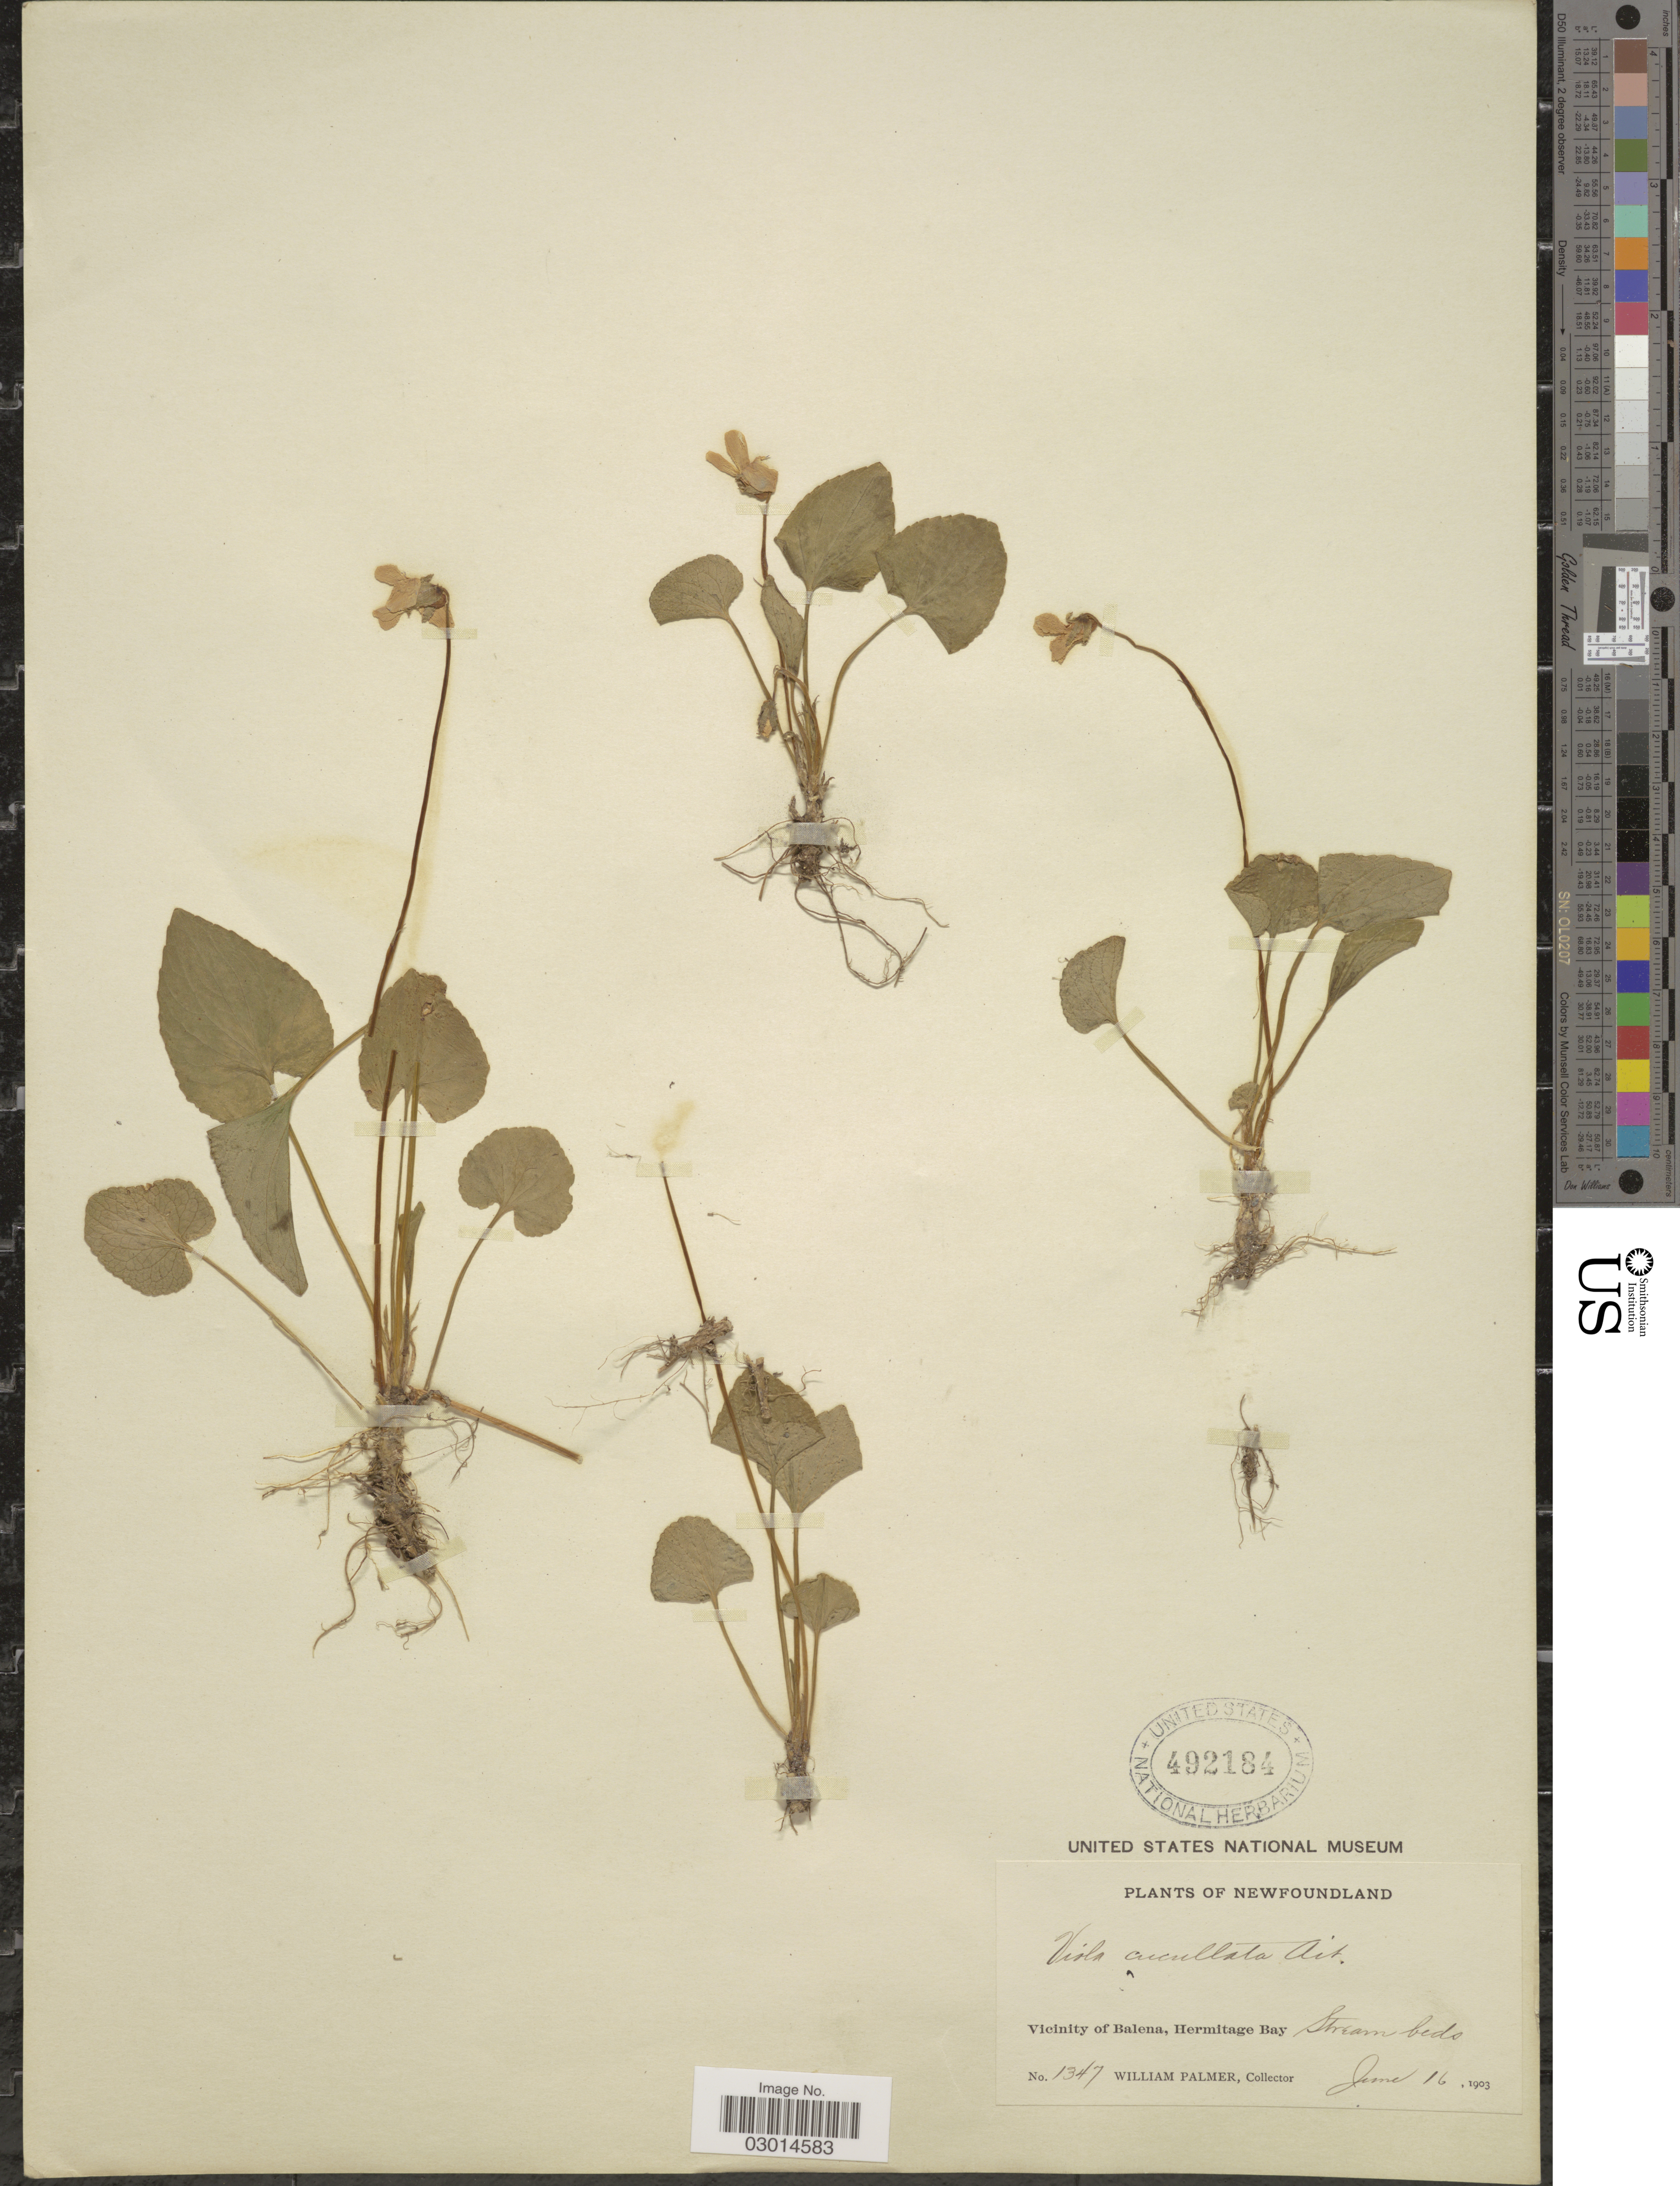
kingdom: Plantae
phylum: Tracheophyta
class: Magnoliopsida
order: Malpighiales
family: Violaceae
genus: Viola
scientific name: Viola cucullata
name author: Aiton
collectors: W. Palmer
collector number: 1347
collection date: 1903-06-16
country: Canada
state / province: Newfoundland and Labrador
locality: Vicinity of Balena, Hermitage Bay.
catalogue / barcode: US 492184